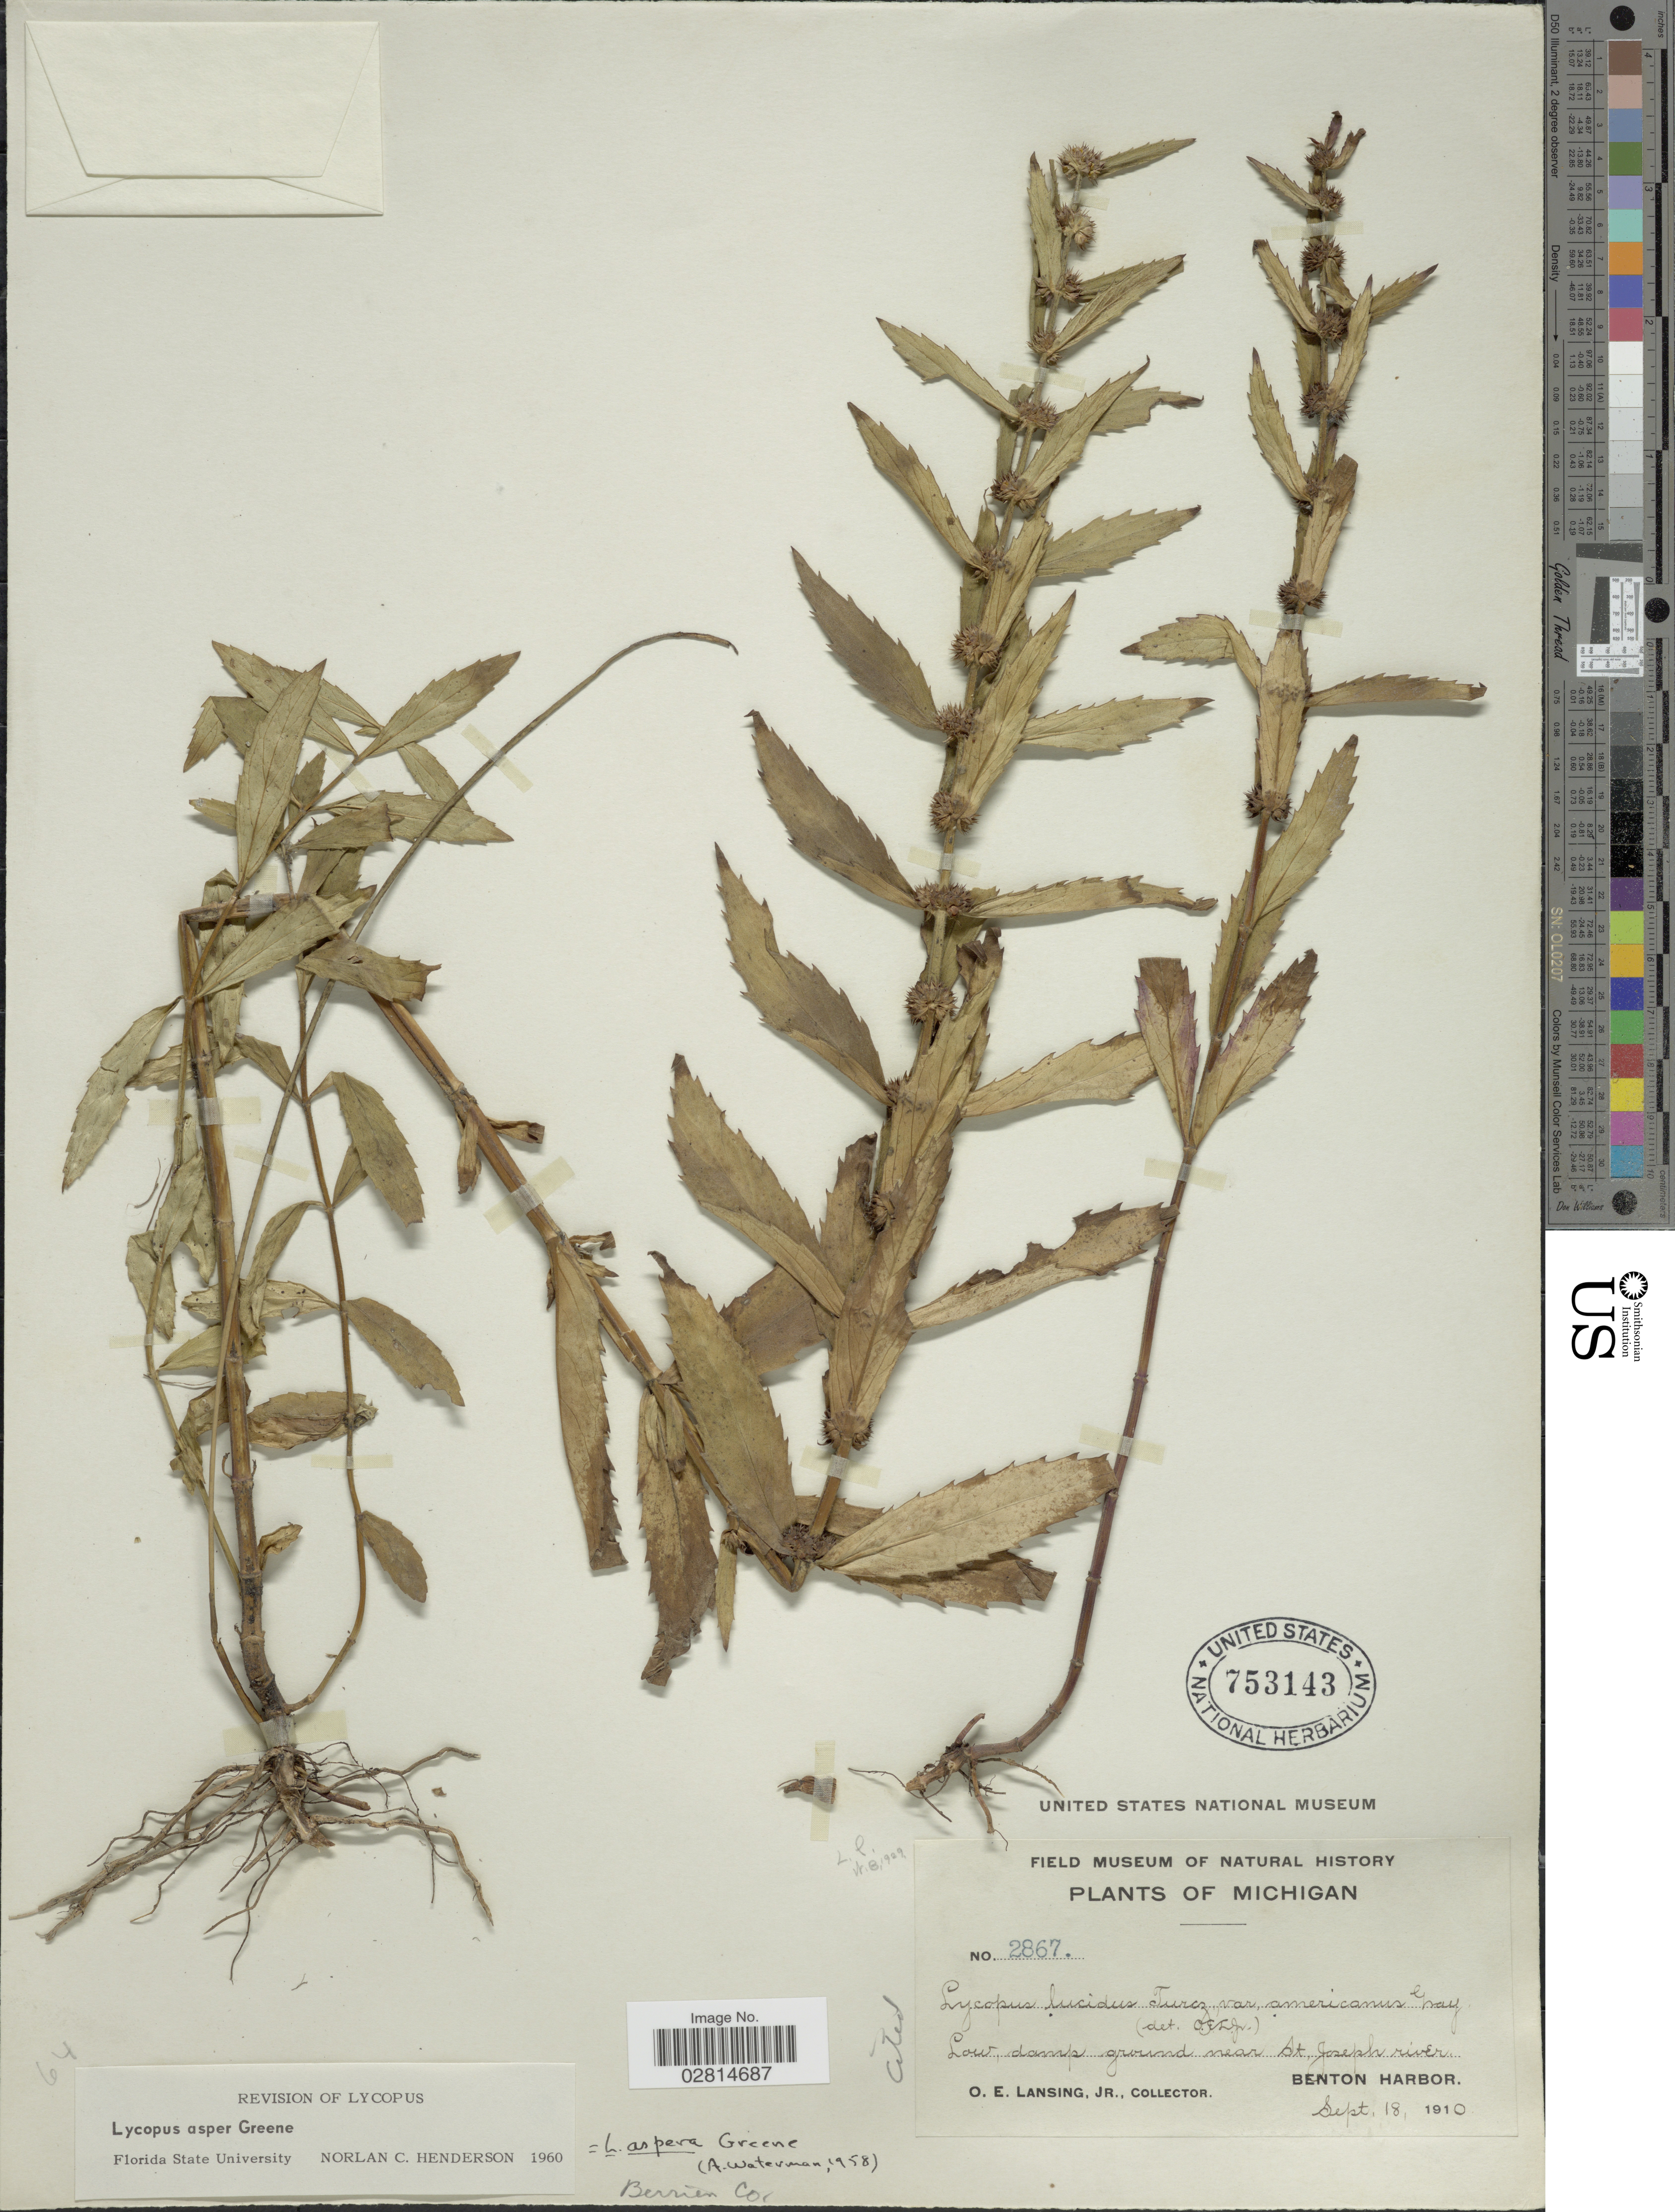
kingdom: Plantae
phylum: Tracheophyta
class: Magnoliopsida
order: Lamiales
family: Lamiaceae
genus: Lycopus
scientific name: Lycopus asper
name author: Greene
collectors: O. Lansing Jr.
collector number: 2867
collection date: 1910-09-18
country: United States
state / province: Michigan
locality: Low, damp ground near St. Joseph river. Benton Harbor.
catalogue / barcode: US 753143